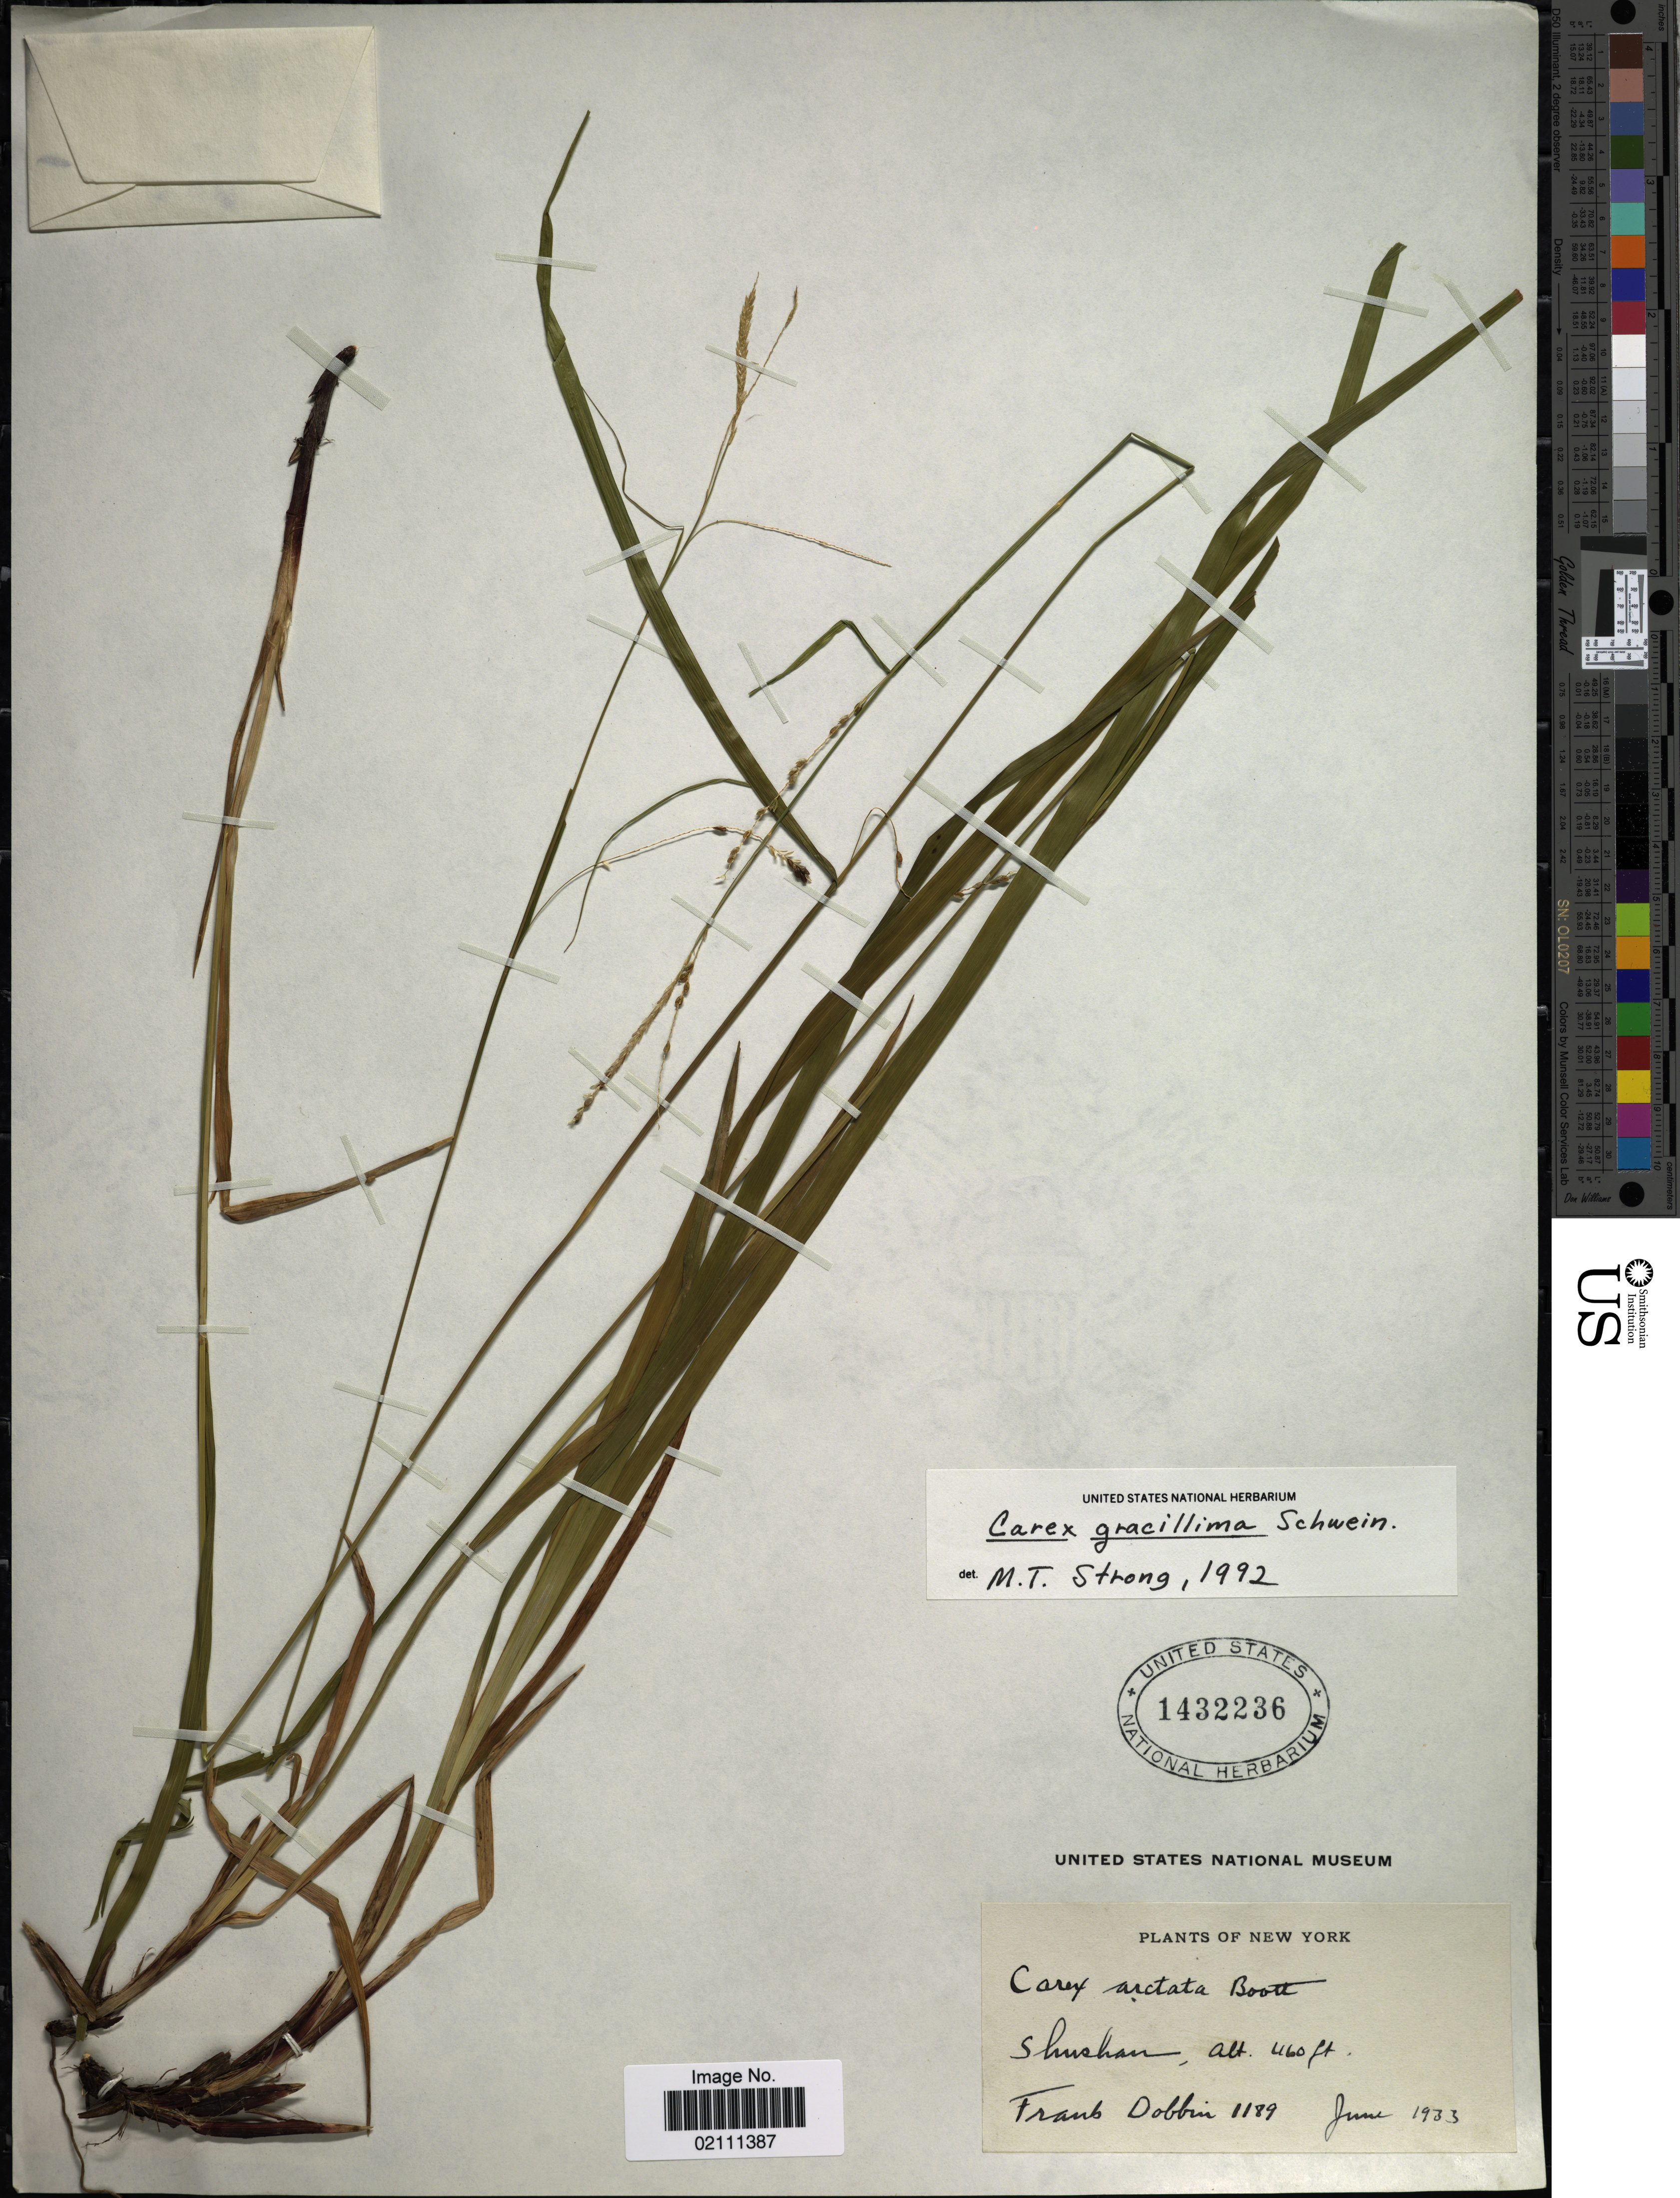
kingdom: Plantae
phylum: Tracheophyta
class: Liliopsida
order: Poales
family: Cyperaceae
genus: Carex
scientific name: Carex gracillima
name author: Schwein.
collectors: F. Dobbin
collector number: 1189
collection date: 1933-06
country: United States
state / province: New York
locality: Shushan.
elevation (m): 140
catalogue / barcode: US 1432236